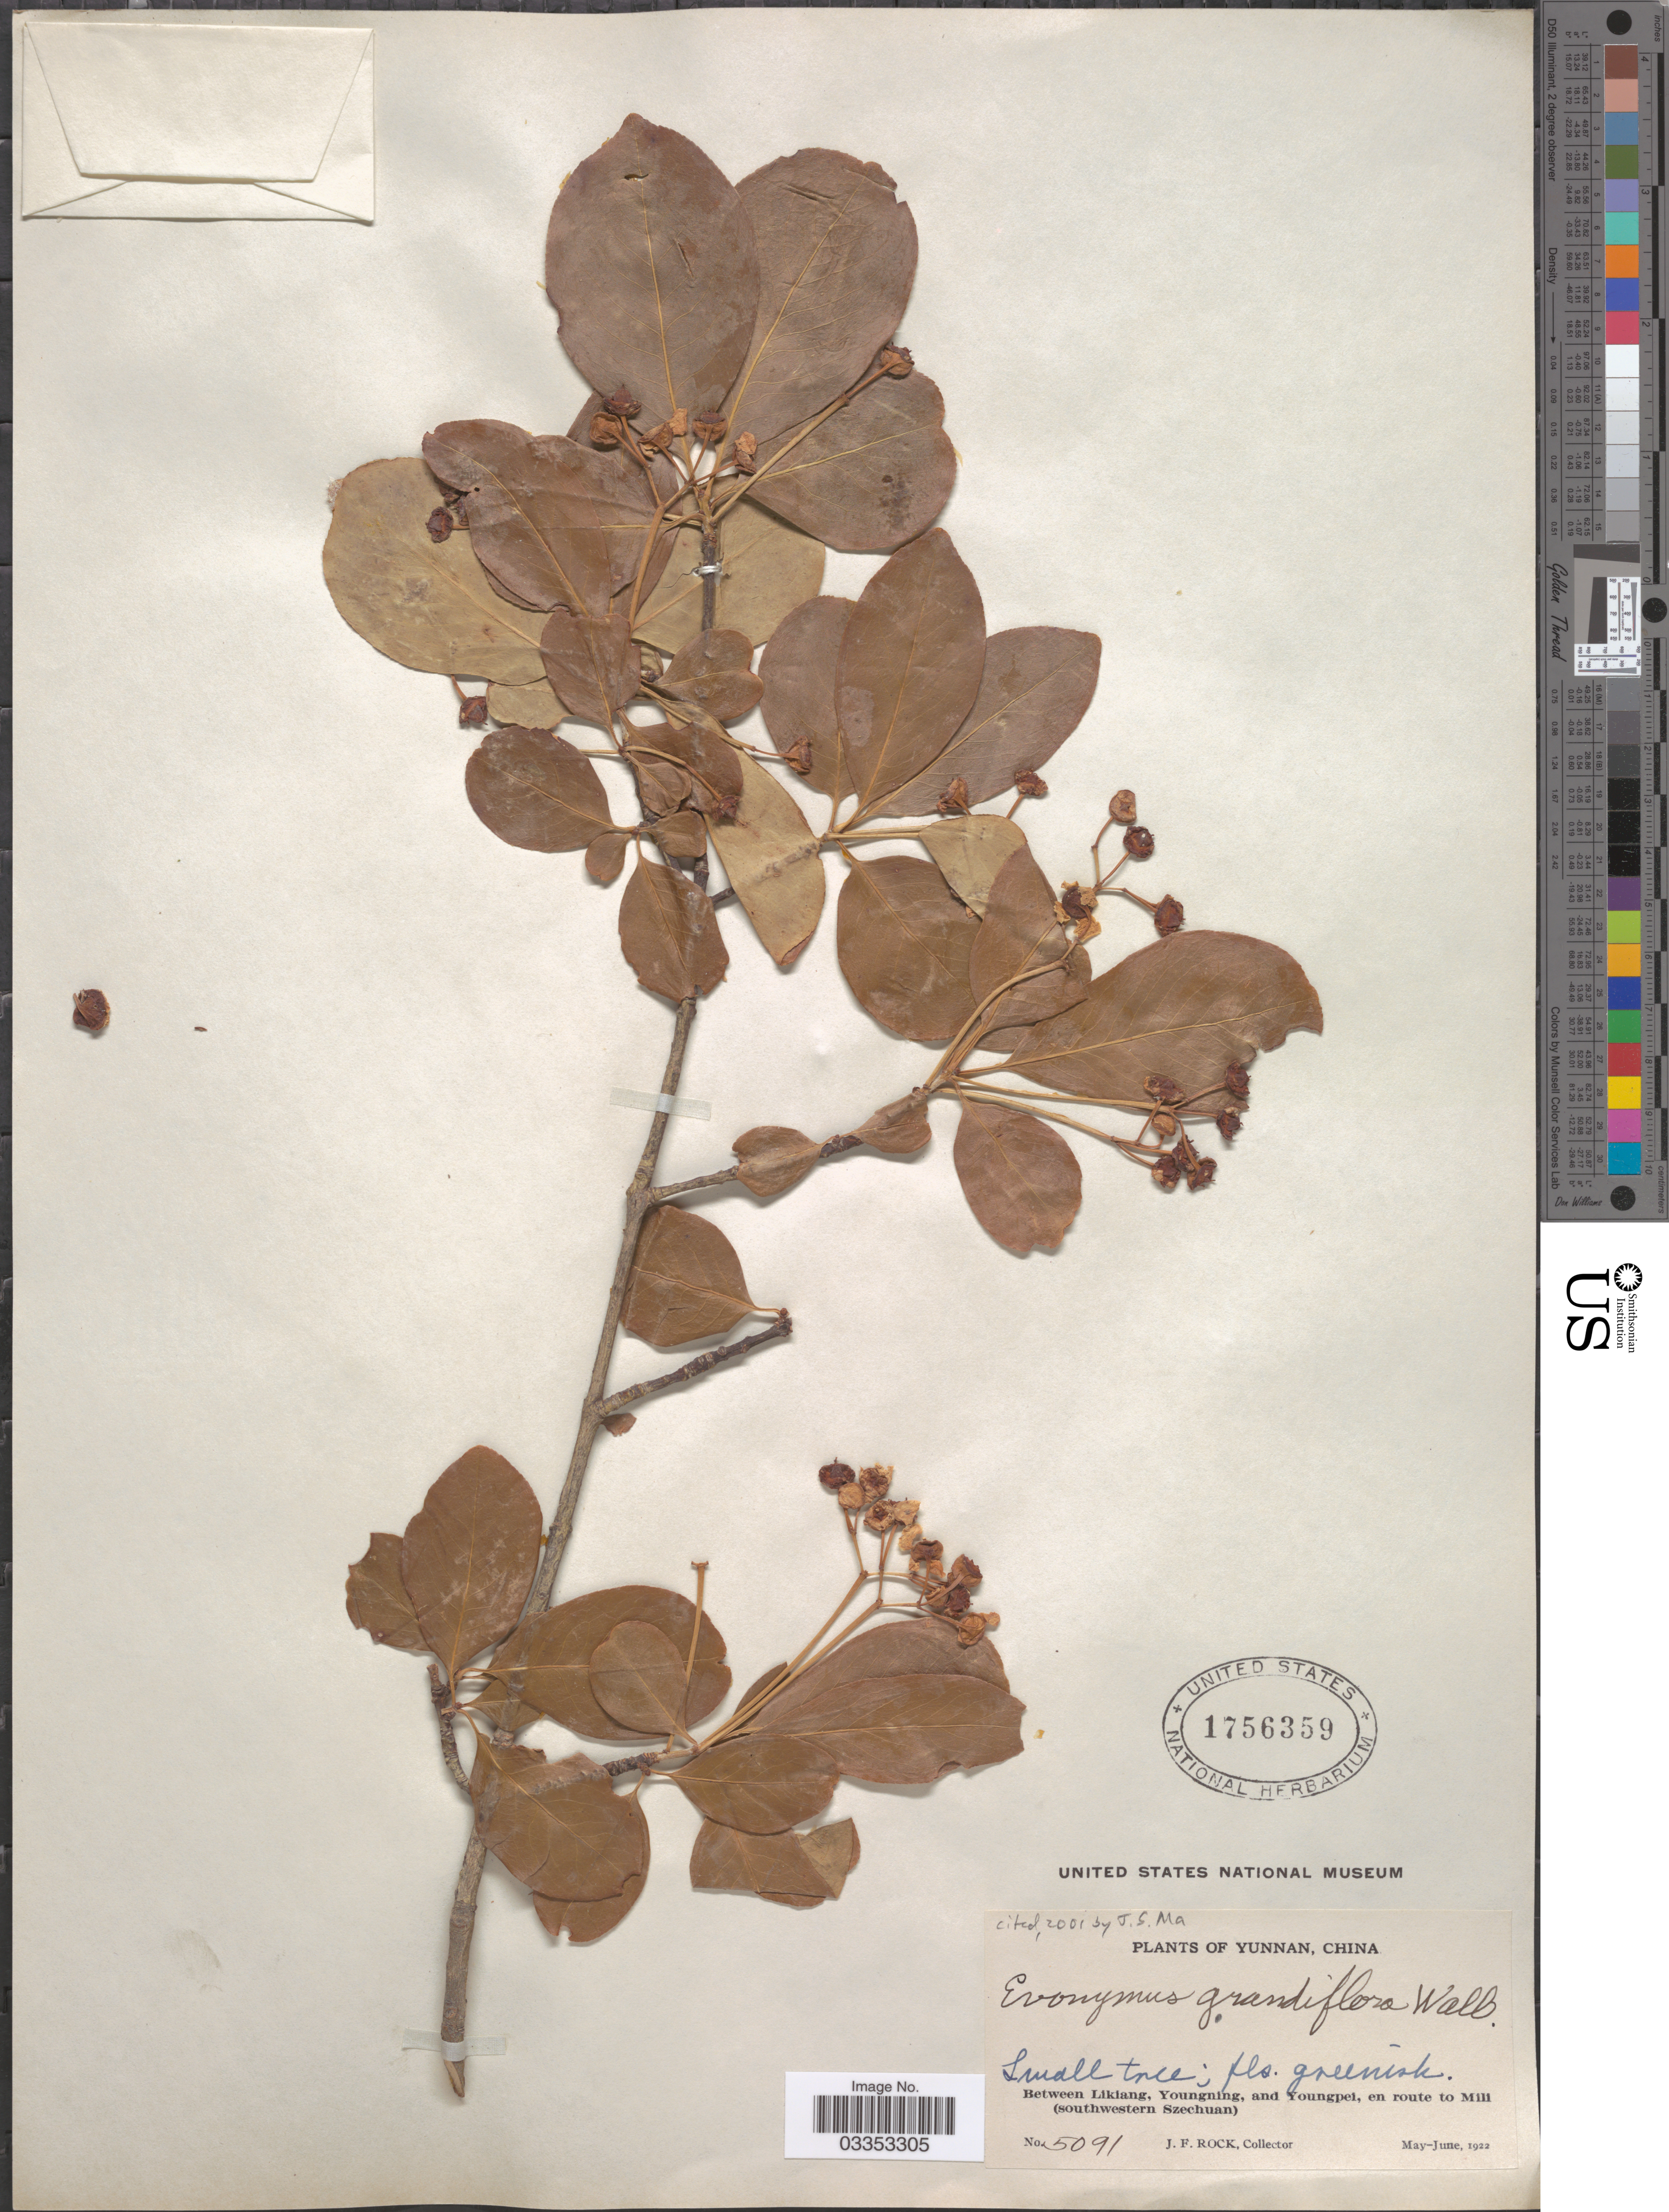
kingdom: Plantae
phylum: Tracheophyta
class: Magnoliopsida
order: Celastrales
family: Celastraceae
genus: Euonymus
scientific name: Euonymus grandiflorus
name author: Wall.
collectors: J. Rock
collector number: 5091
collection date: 1922-05/1922-06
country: China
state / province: Yunnan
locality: Between Likiang, Youngning, and Youngpei, en route to Mili (southwestern Szechuan).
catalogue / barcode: US 1756359